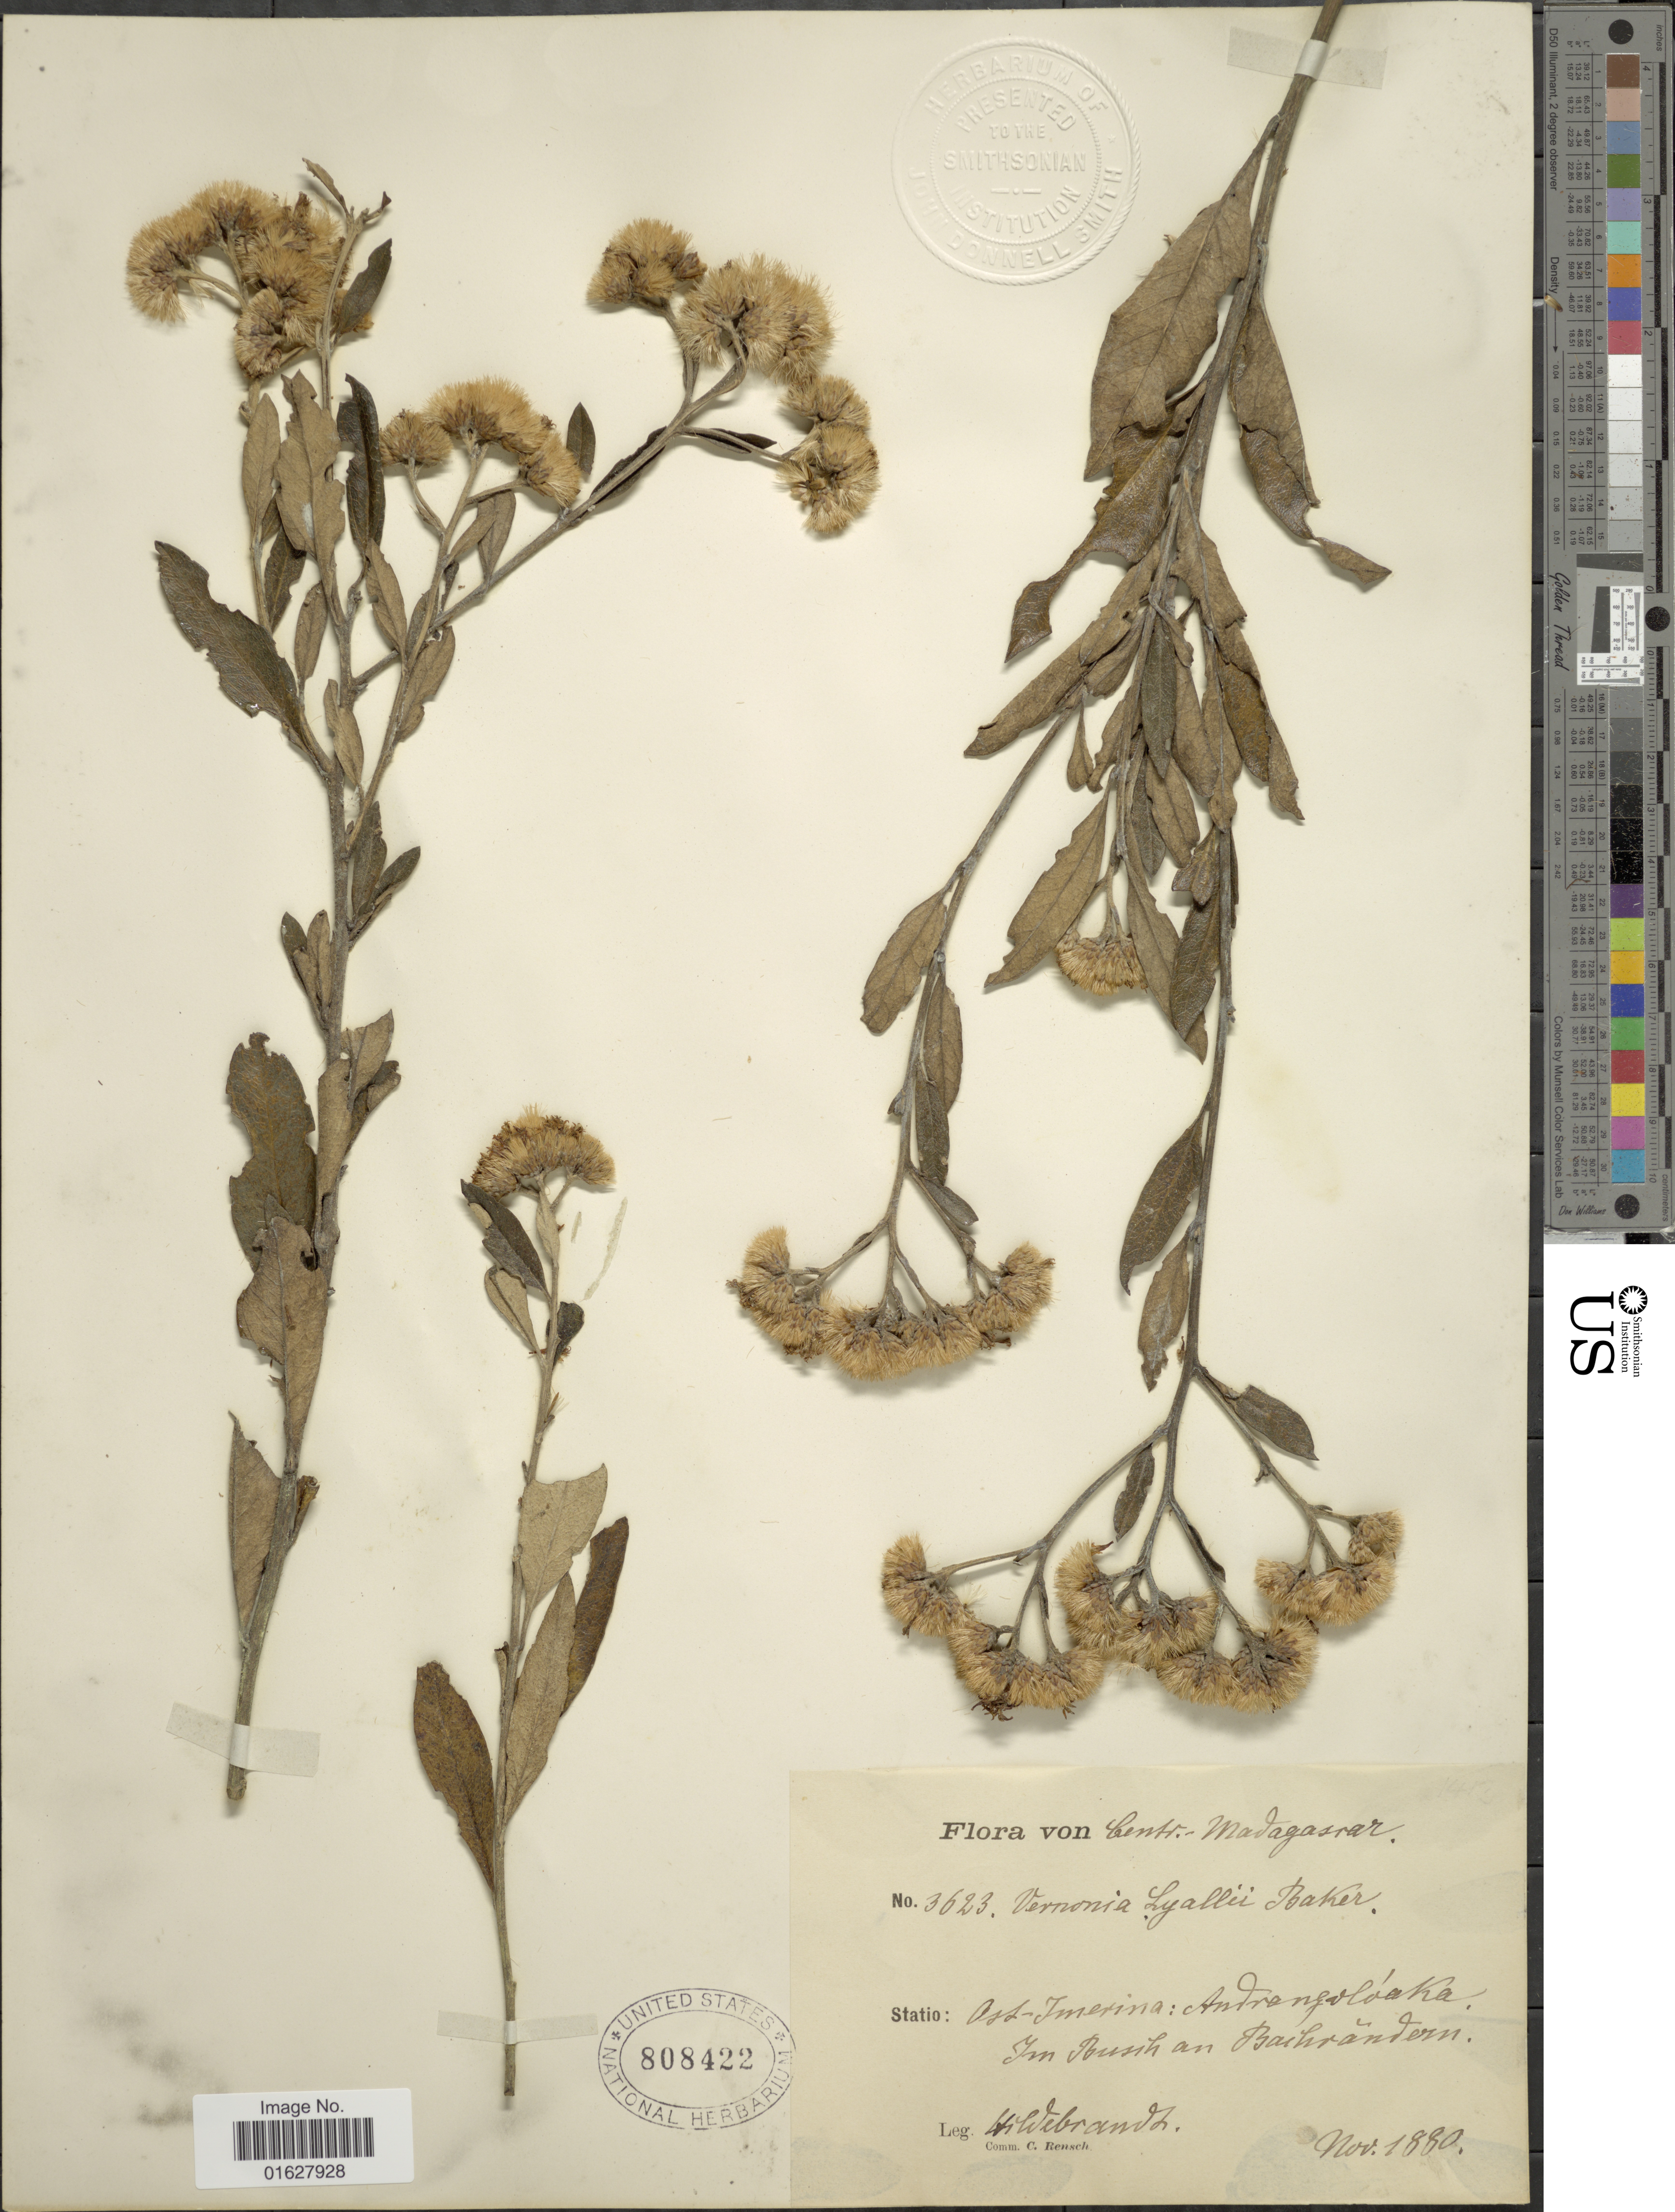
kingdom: Plantae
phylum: Tracheophyta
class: Magnoliopsida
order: Asterales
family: Asteraceae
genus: Distephanus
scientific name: Distephanus garnierianus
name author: (Klatt) H. Rob. & B. Kahn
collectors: J. Hildebrandt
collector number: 3623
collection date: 1880-11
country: Madagascar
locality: Centr. Madagascar. Ost-Imerina: Andrangoloaka.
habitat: Im Busch an Bachrandern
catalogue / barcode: US 808422